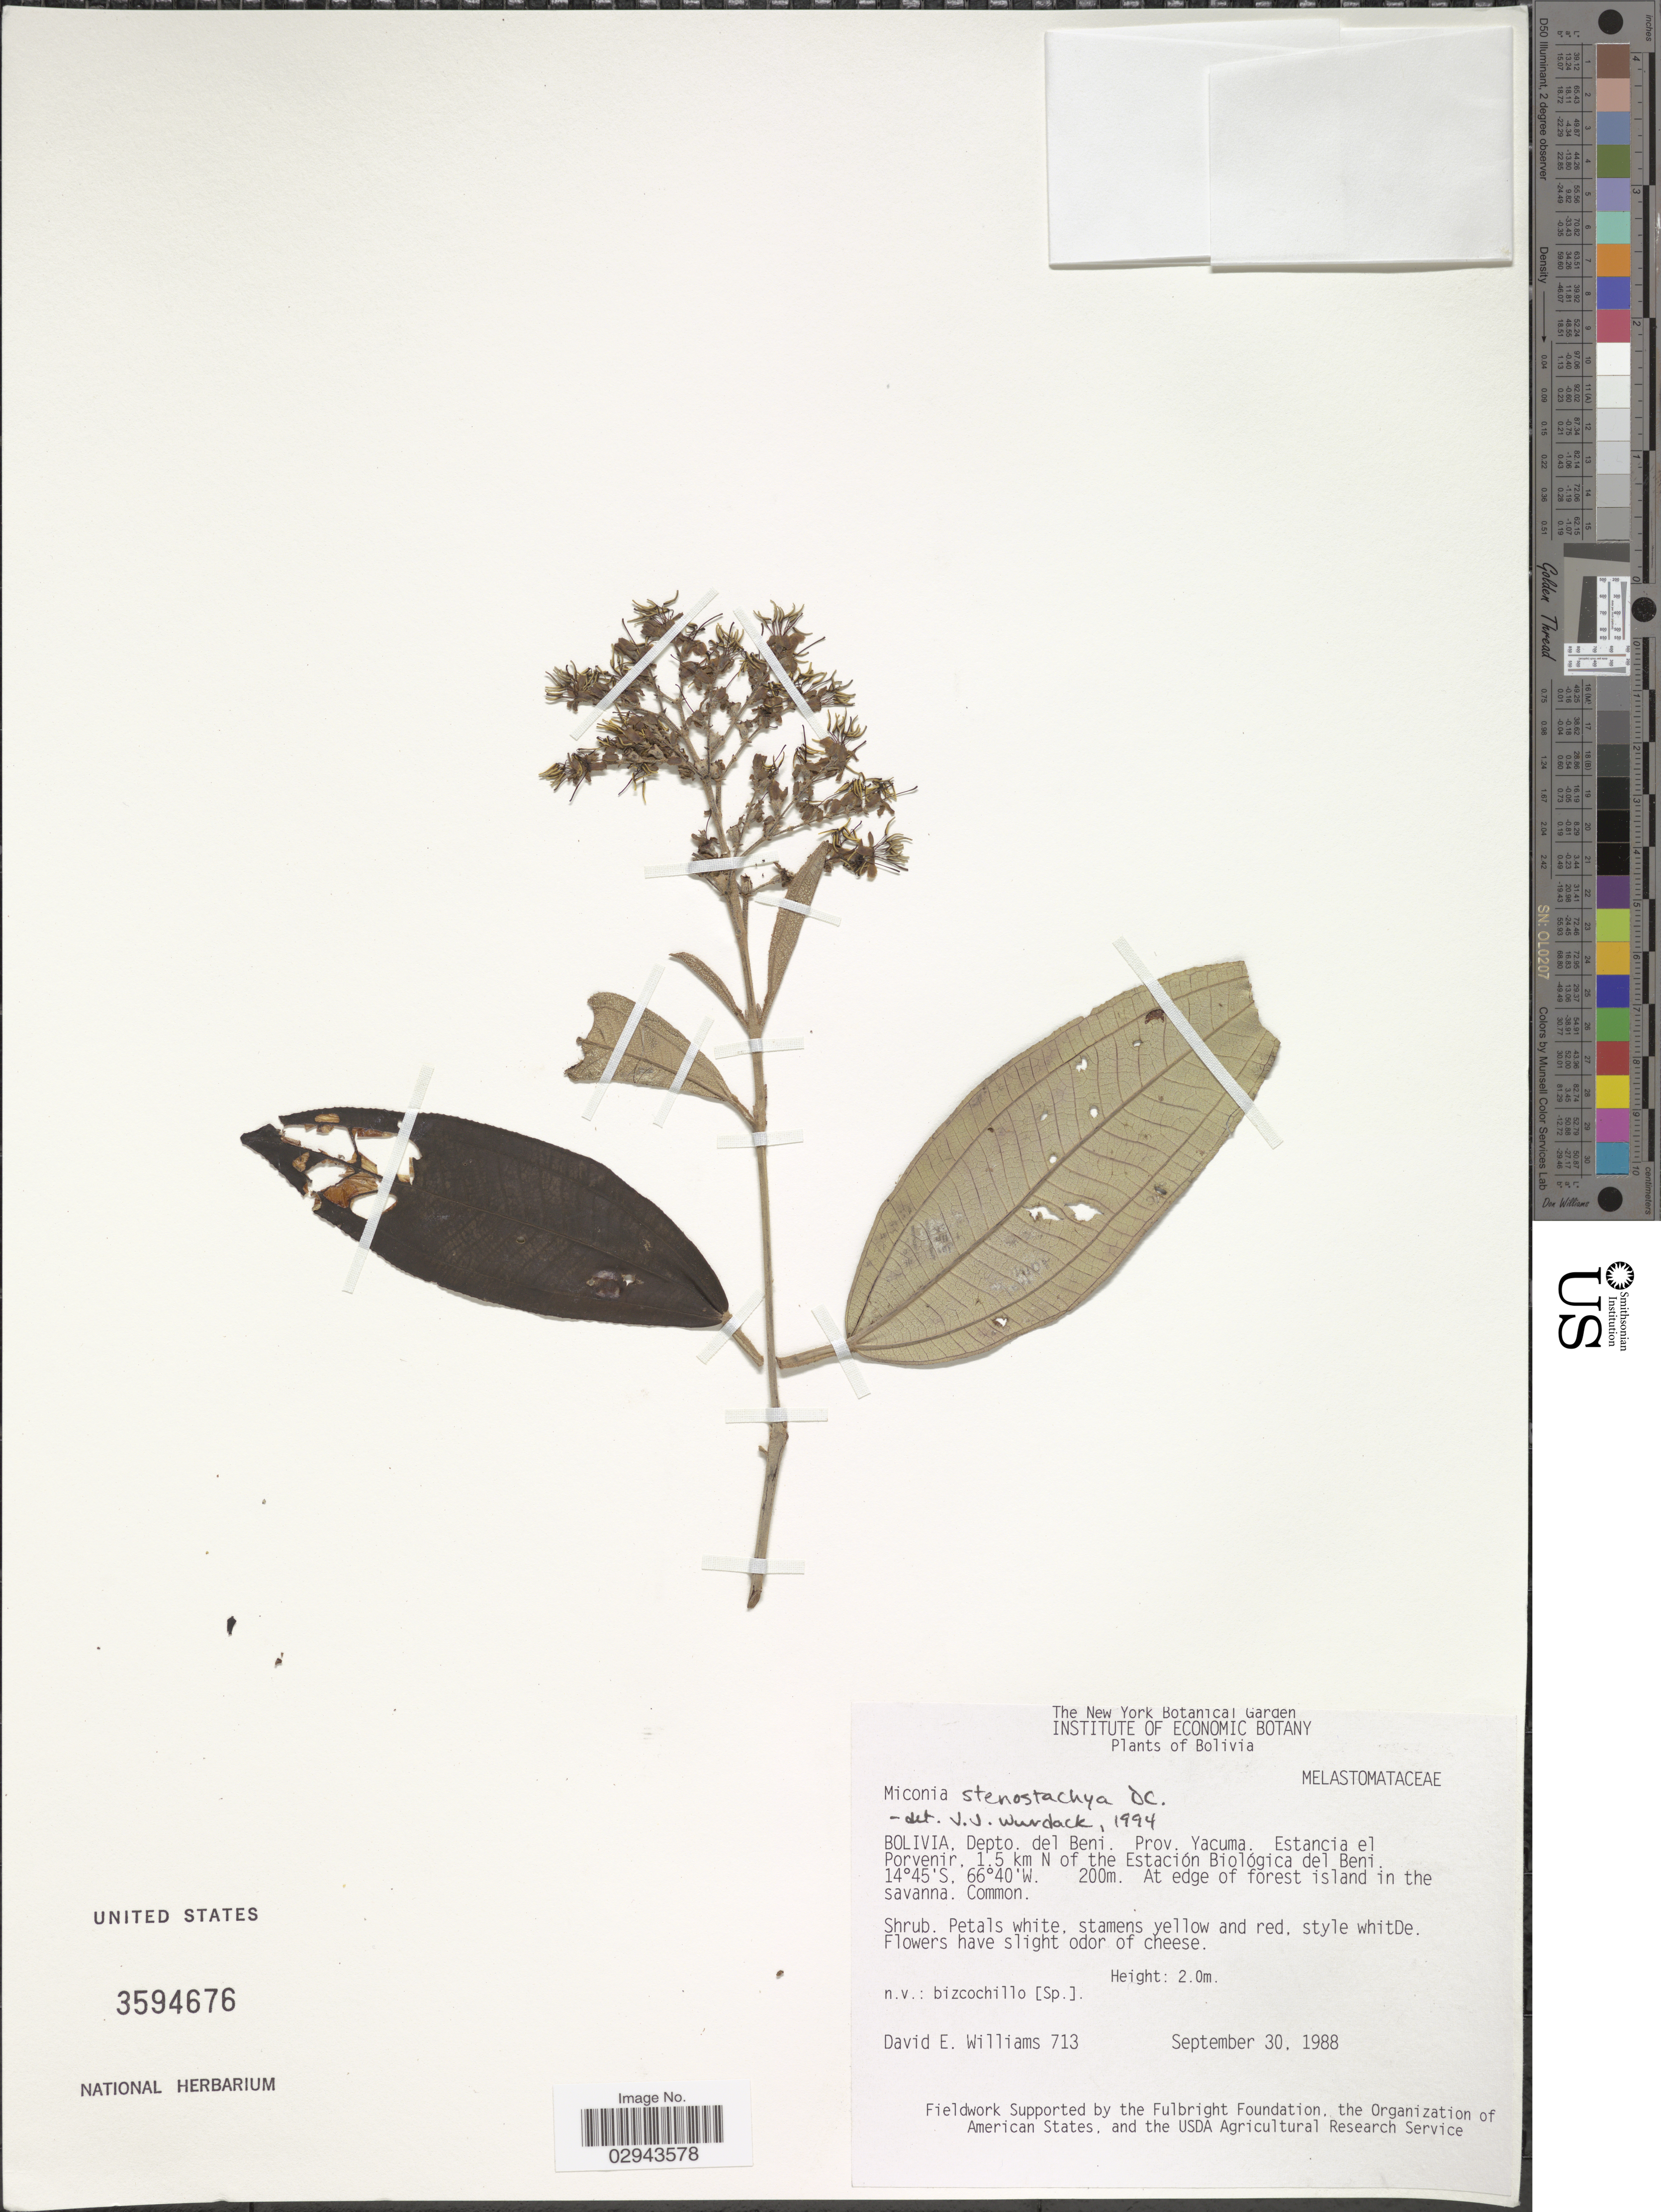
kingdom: Plantae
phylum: Tracheophyta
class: Magnoliopsida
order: Myrtales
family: Melastomataceae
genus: Miconia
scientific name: Miconia stenostachya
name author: DC.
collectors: D. E. Williams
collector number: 713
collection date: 1988-09-30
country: Bolivia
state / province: Beni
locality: Depto. del Beni. Prov. Yacuma. Estancia el Porvenir. 1.5 km N of the Estación Biológica del Beni.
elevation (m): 200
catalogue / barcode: US 3594676